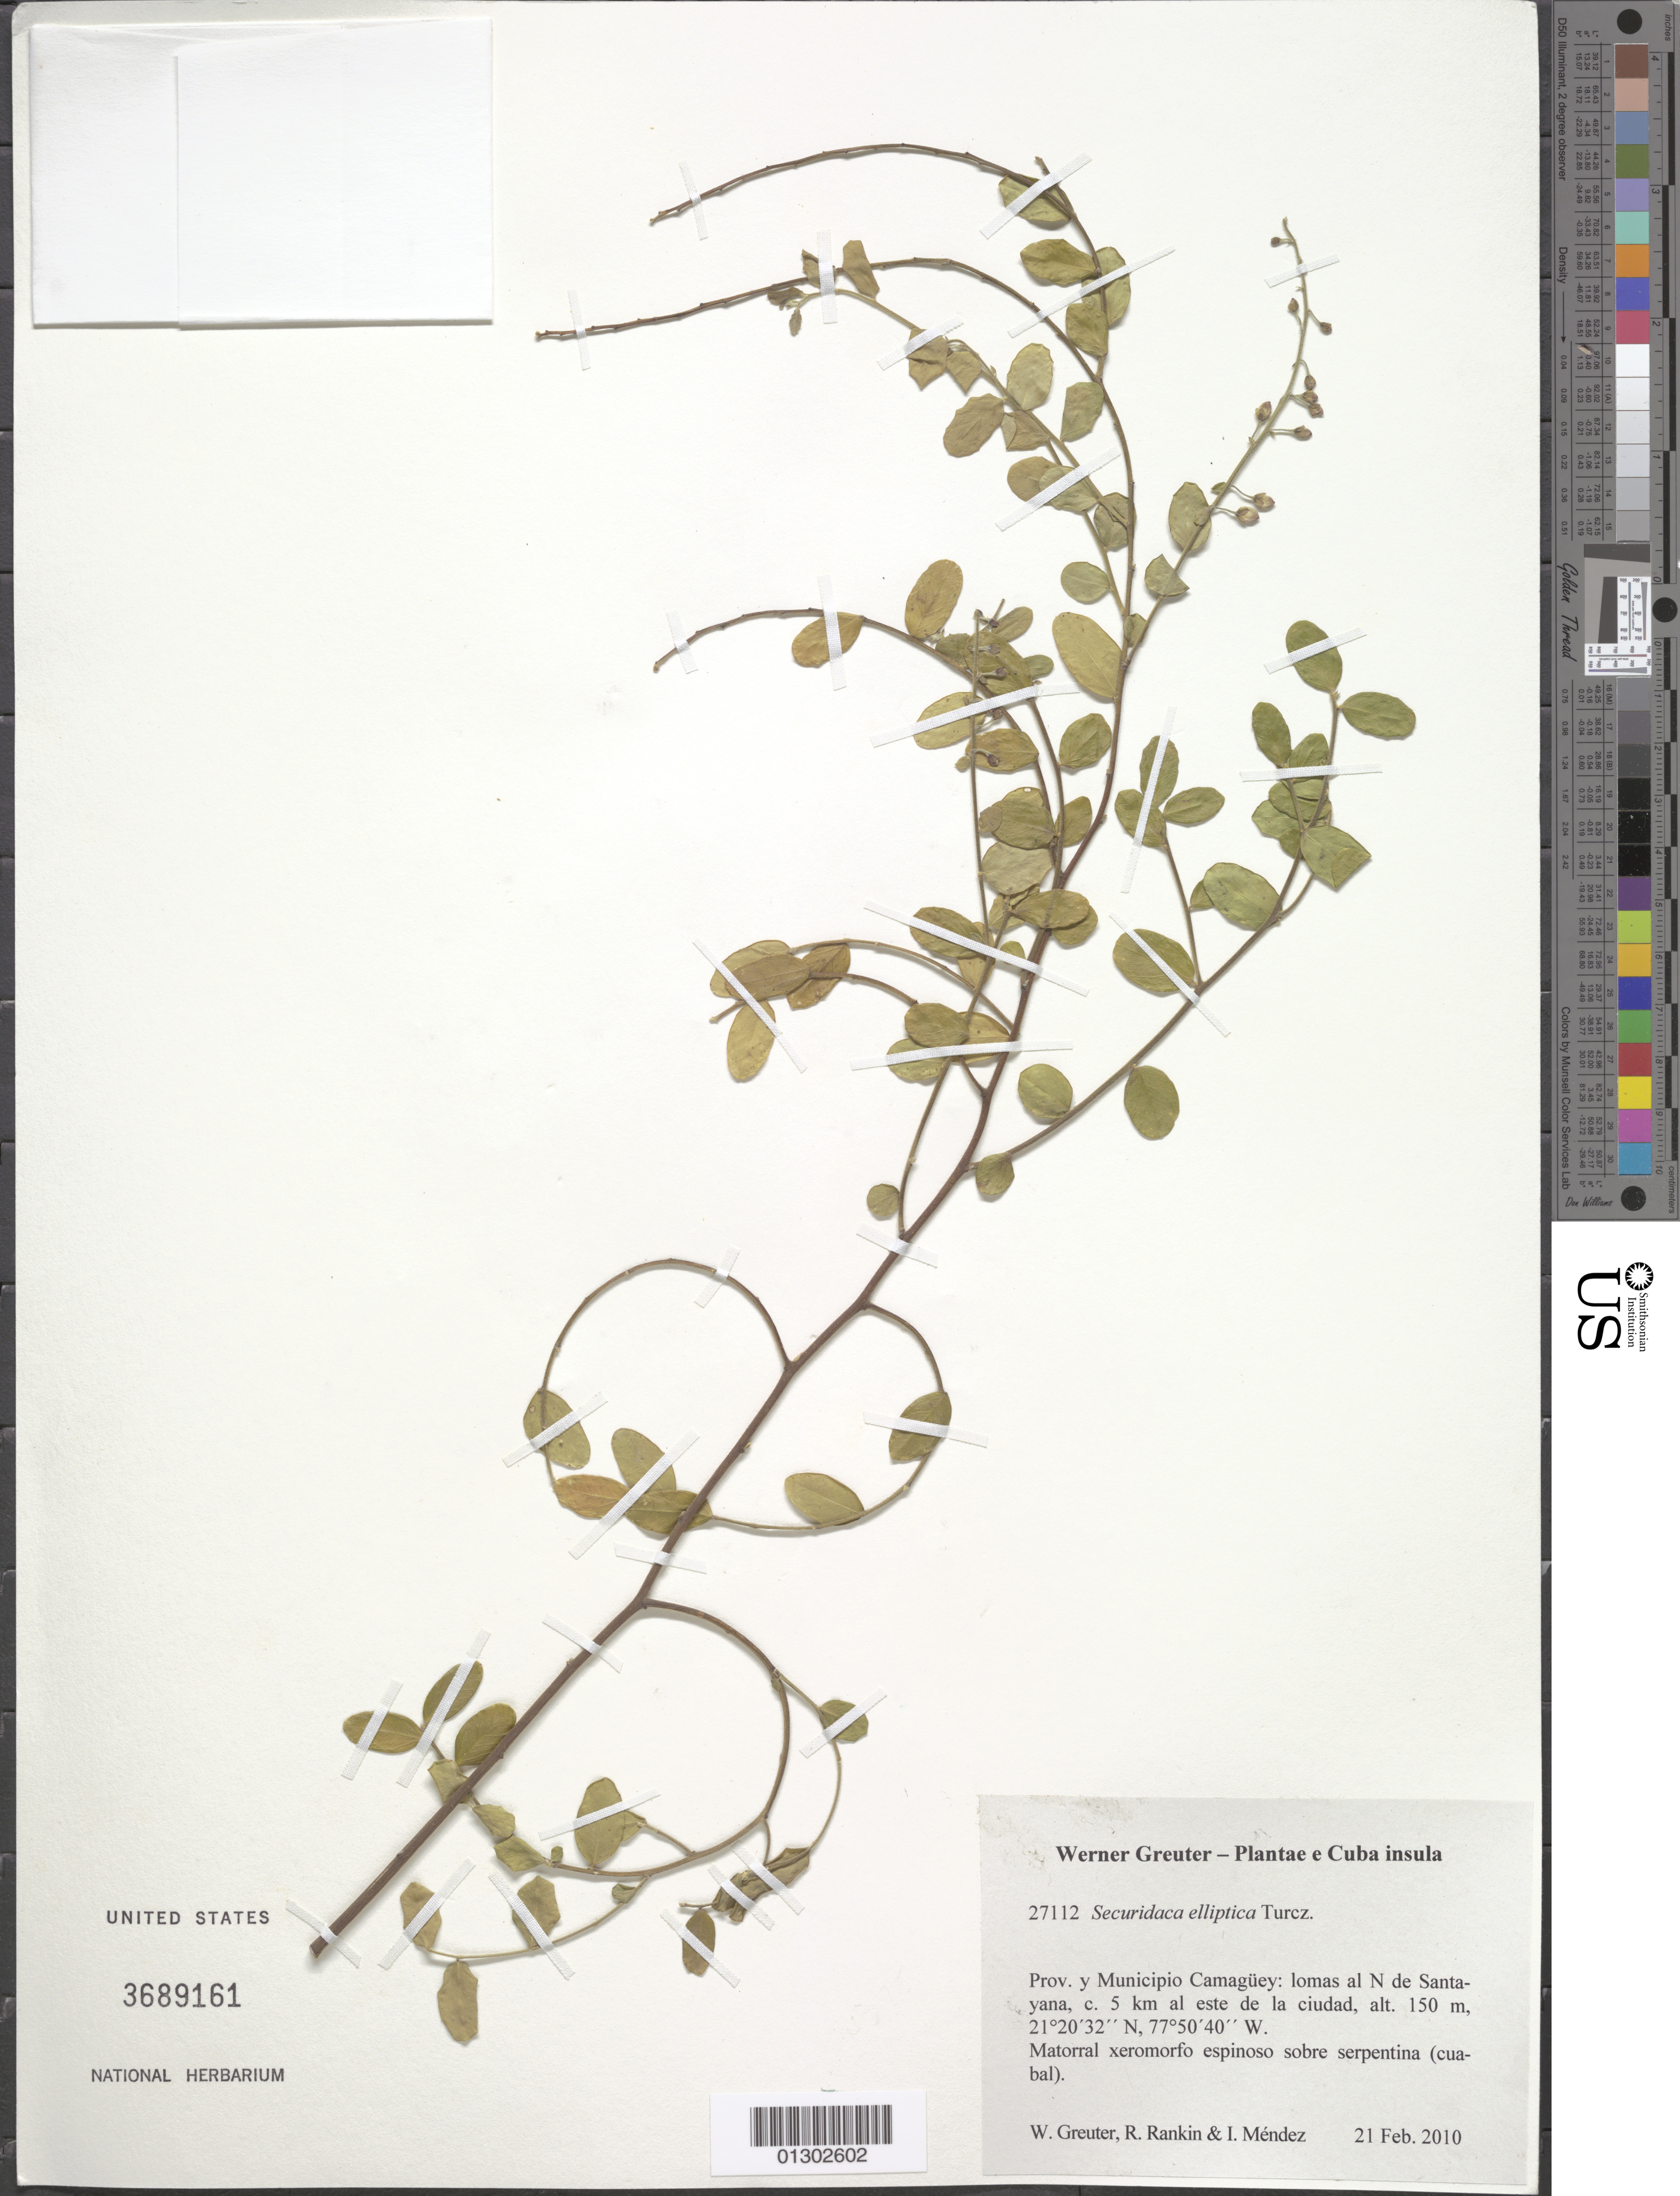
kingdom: Plantae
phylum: Tracheophyta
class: Magnoliopsida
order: Fabales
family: Polygalaceae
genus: Securidaca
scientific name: Securidaca elliptica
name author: Turcz.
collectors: W. R. Greuter, R. Rankin Rodriguez & I. Méndez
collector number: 27112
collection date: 2010-02-21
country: Cuba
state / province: Camagüey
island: Cuba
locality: Municipio Camagüey, lomas al N de Santayana, ca. 5 km al este de la ciudad.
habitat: Matorral xeromorfo espinoso sobre serpentina (cuabal).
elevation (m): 150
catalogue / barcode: US 3689161